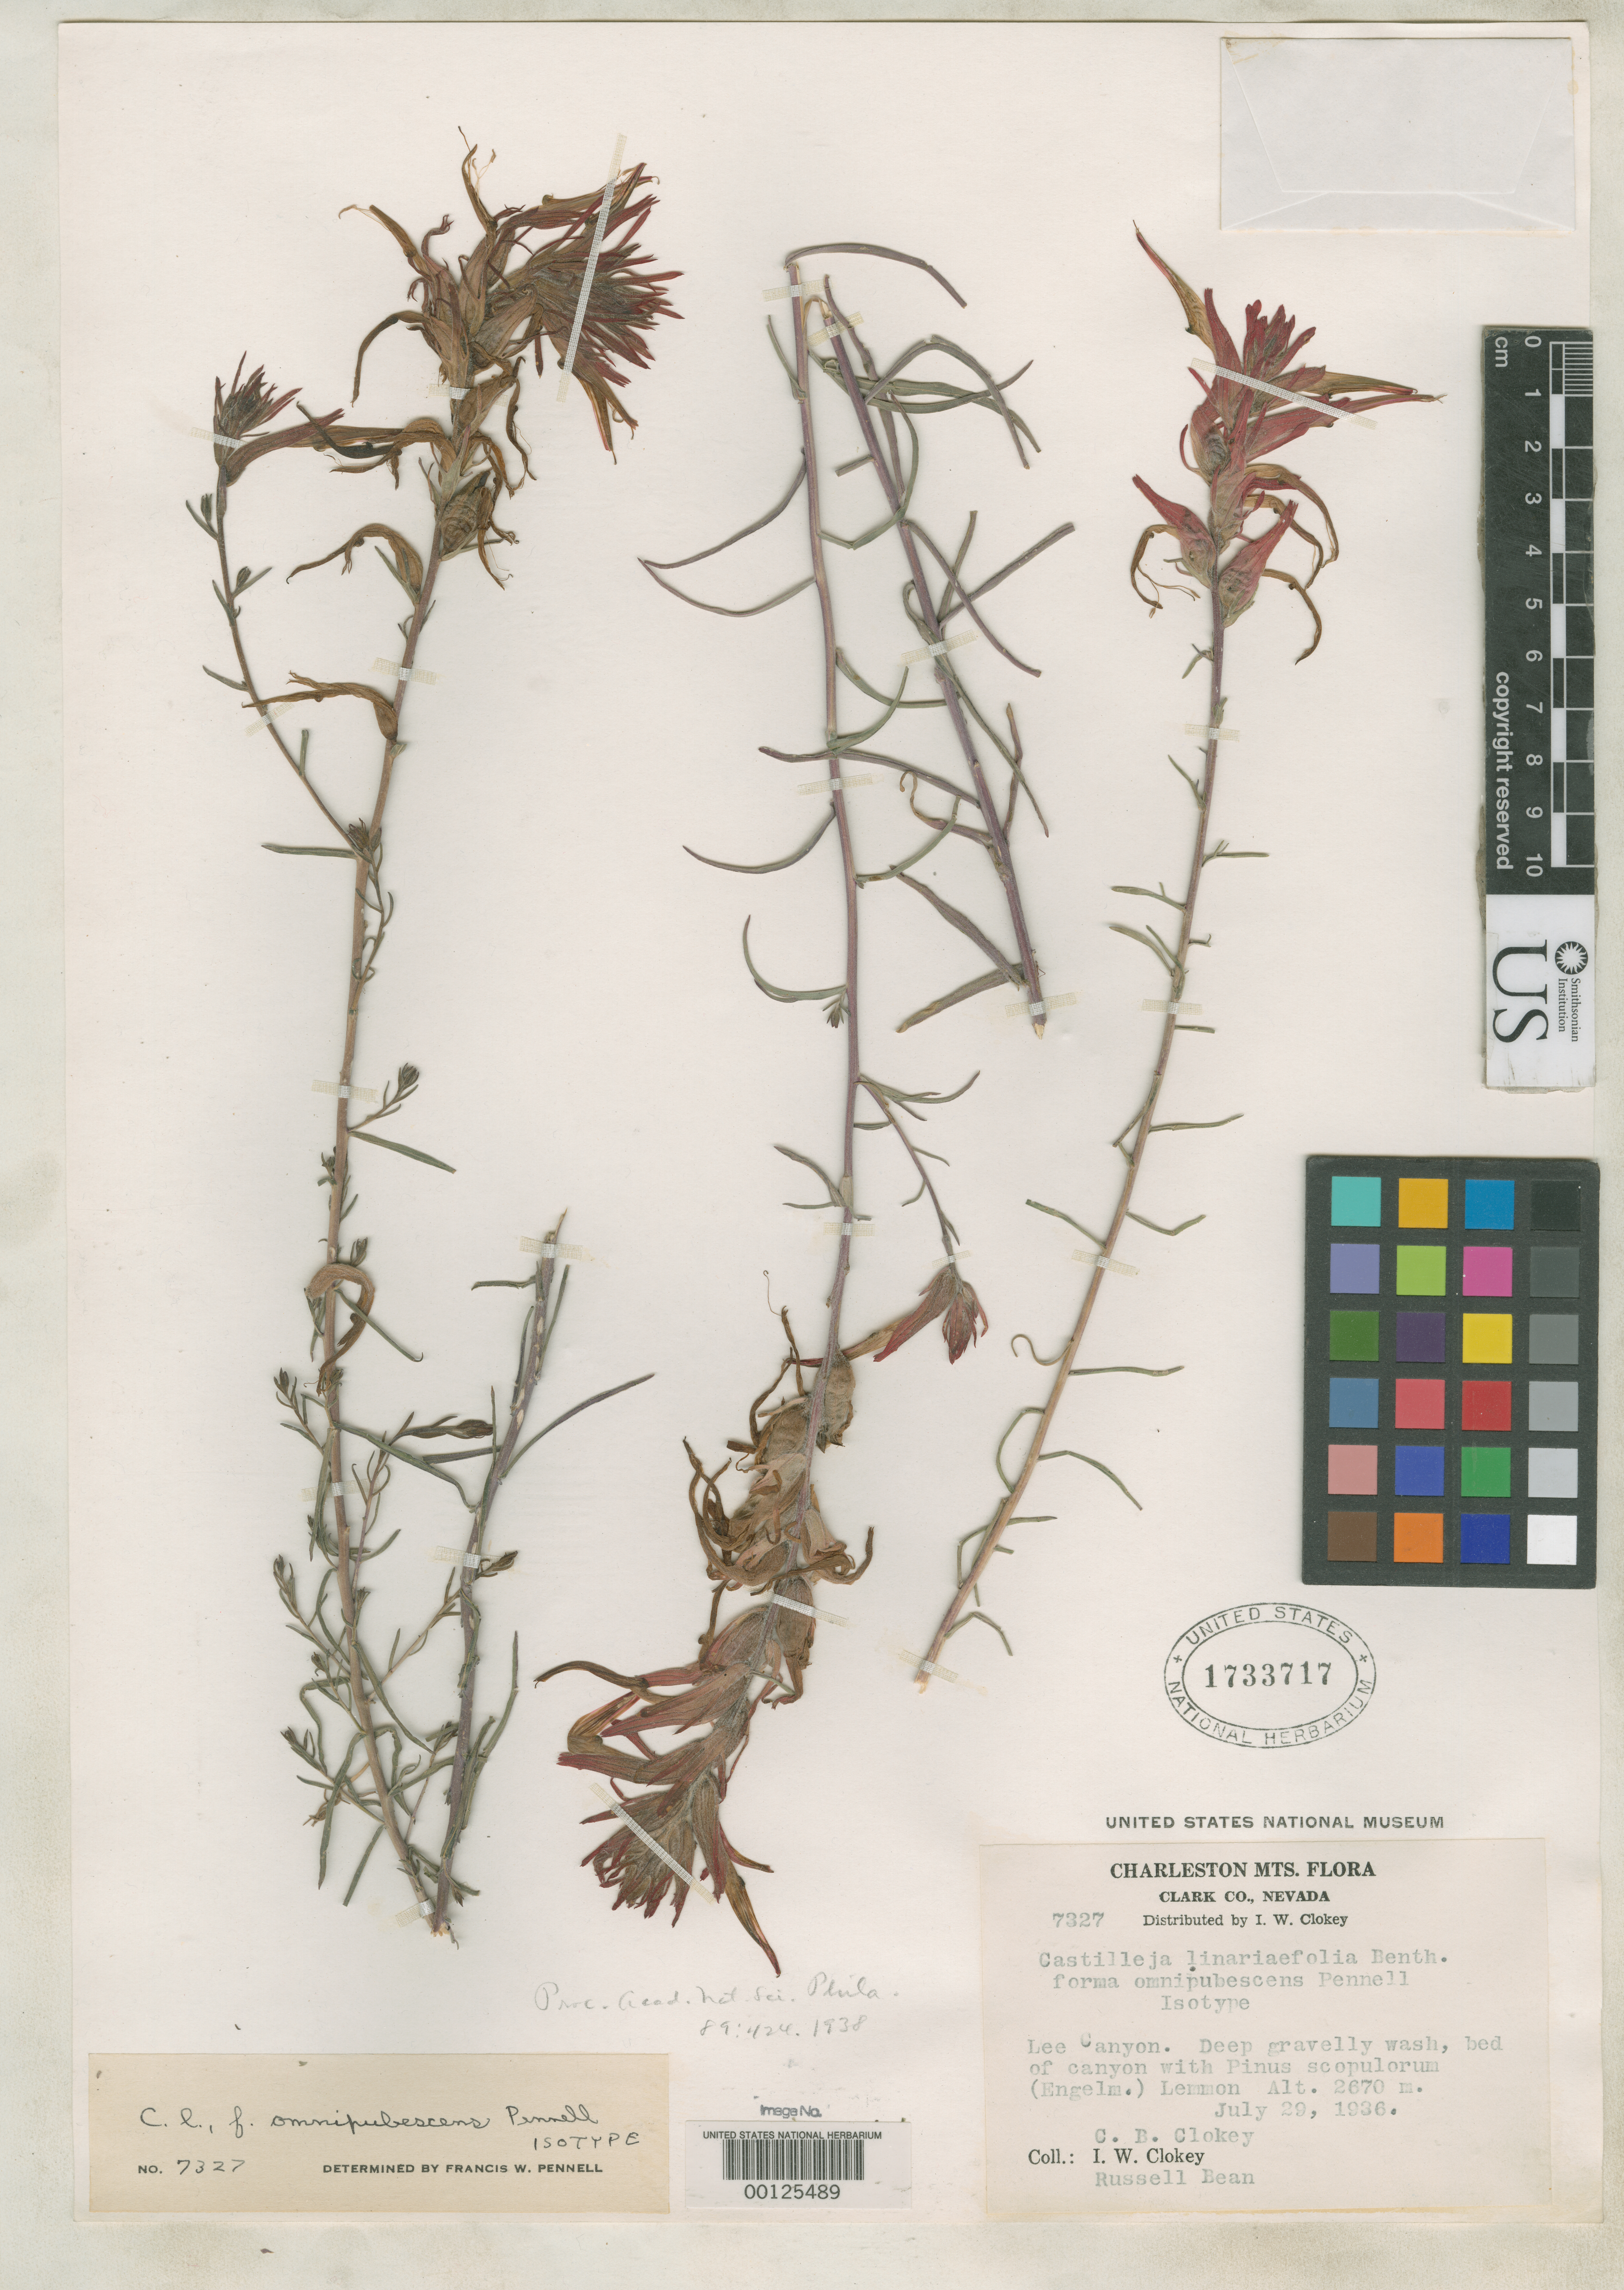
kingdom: Plantae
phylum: Tracheophyta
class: Magnoliopsida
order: Lamiales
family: Orobanchaceae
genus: Castilleja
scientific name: Castilleja linariifolia f. omnipubescens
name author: Pennell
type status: Isotype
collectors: I. W. Clokey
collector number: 7327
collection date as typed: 29 Jul 1936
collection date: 1936-07-29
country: United States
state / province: Nevada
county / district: Clark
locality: Lee Canyon.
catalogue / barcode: US 1733717